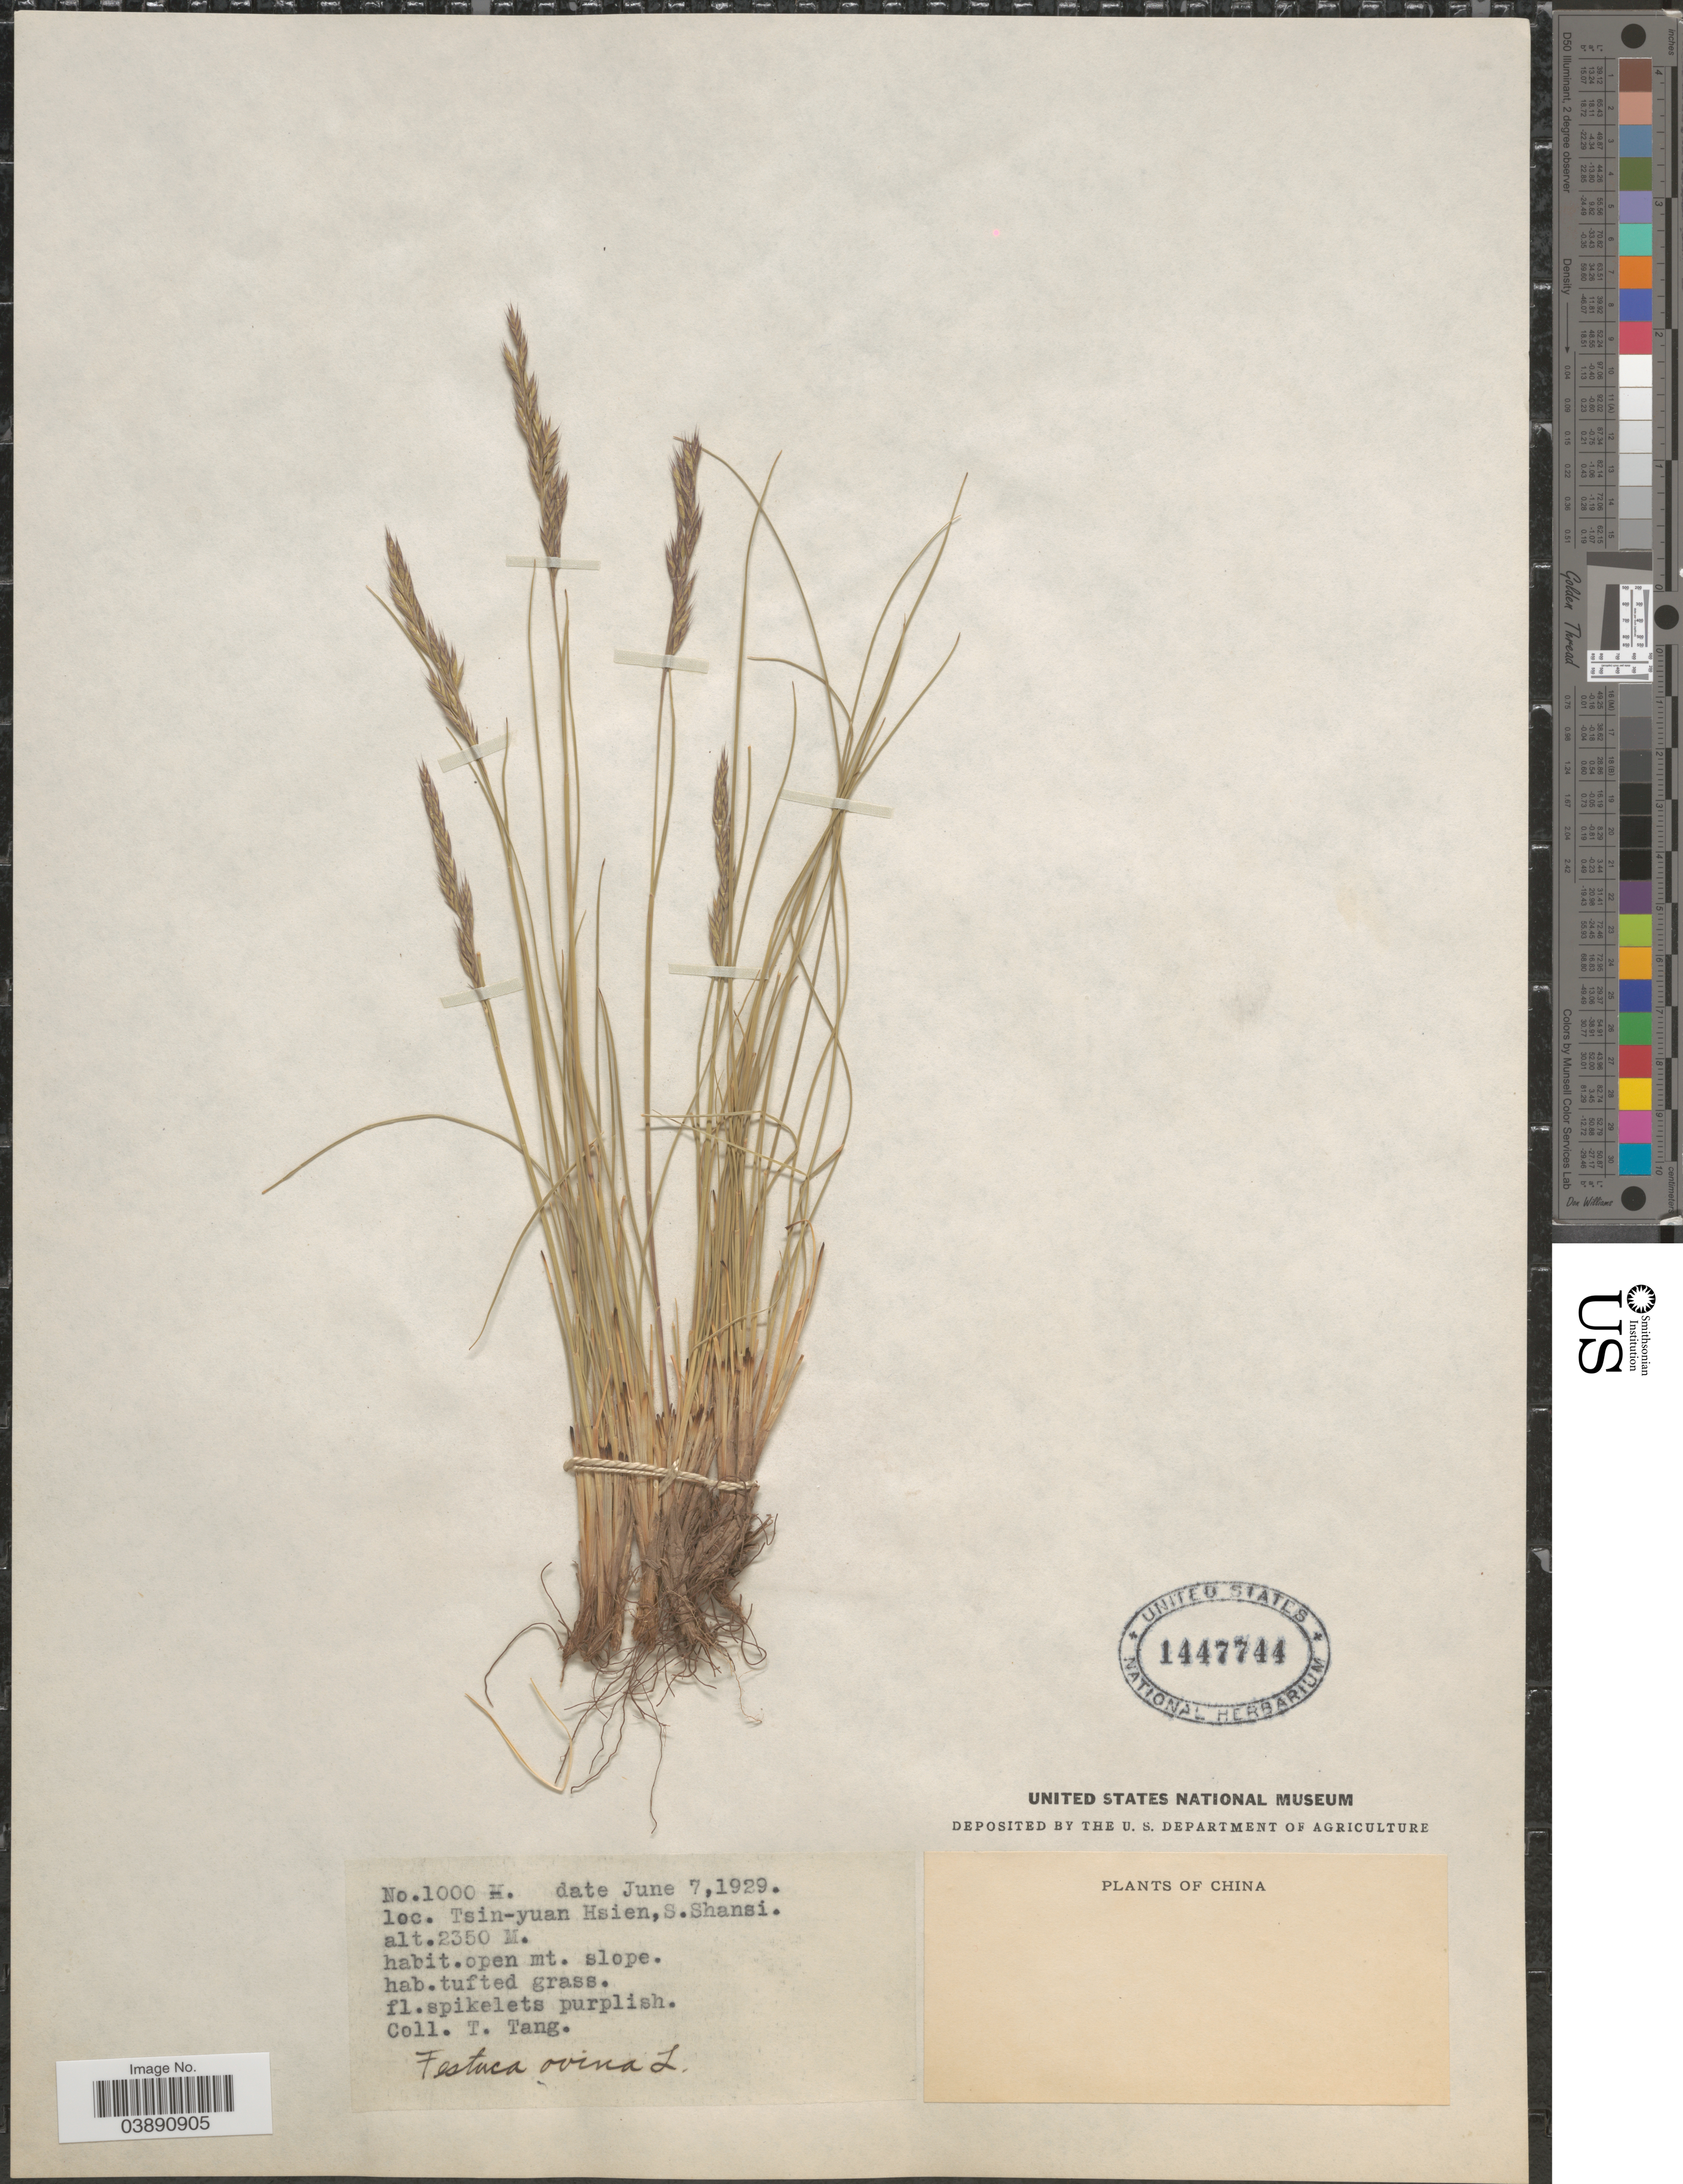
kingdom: Plantae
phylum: Tracheophyta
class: Liliopsida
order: Poales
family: Poaceae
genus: Festuca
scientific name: Festuca ovina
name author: L.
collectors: T. Tang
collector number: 1000?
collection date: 1929-06-07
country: China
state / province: Shanxi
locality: Tsin-yuan Hsien, S. Shansi.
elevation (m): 2350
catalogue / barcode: US 1447744